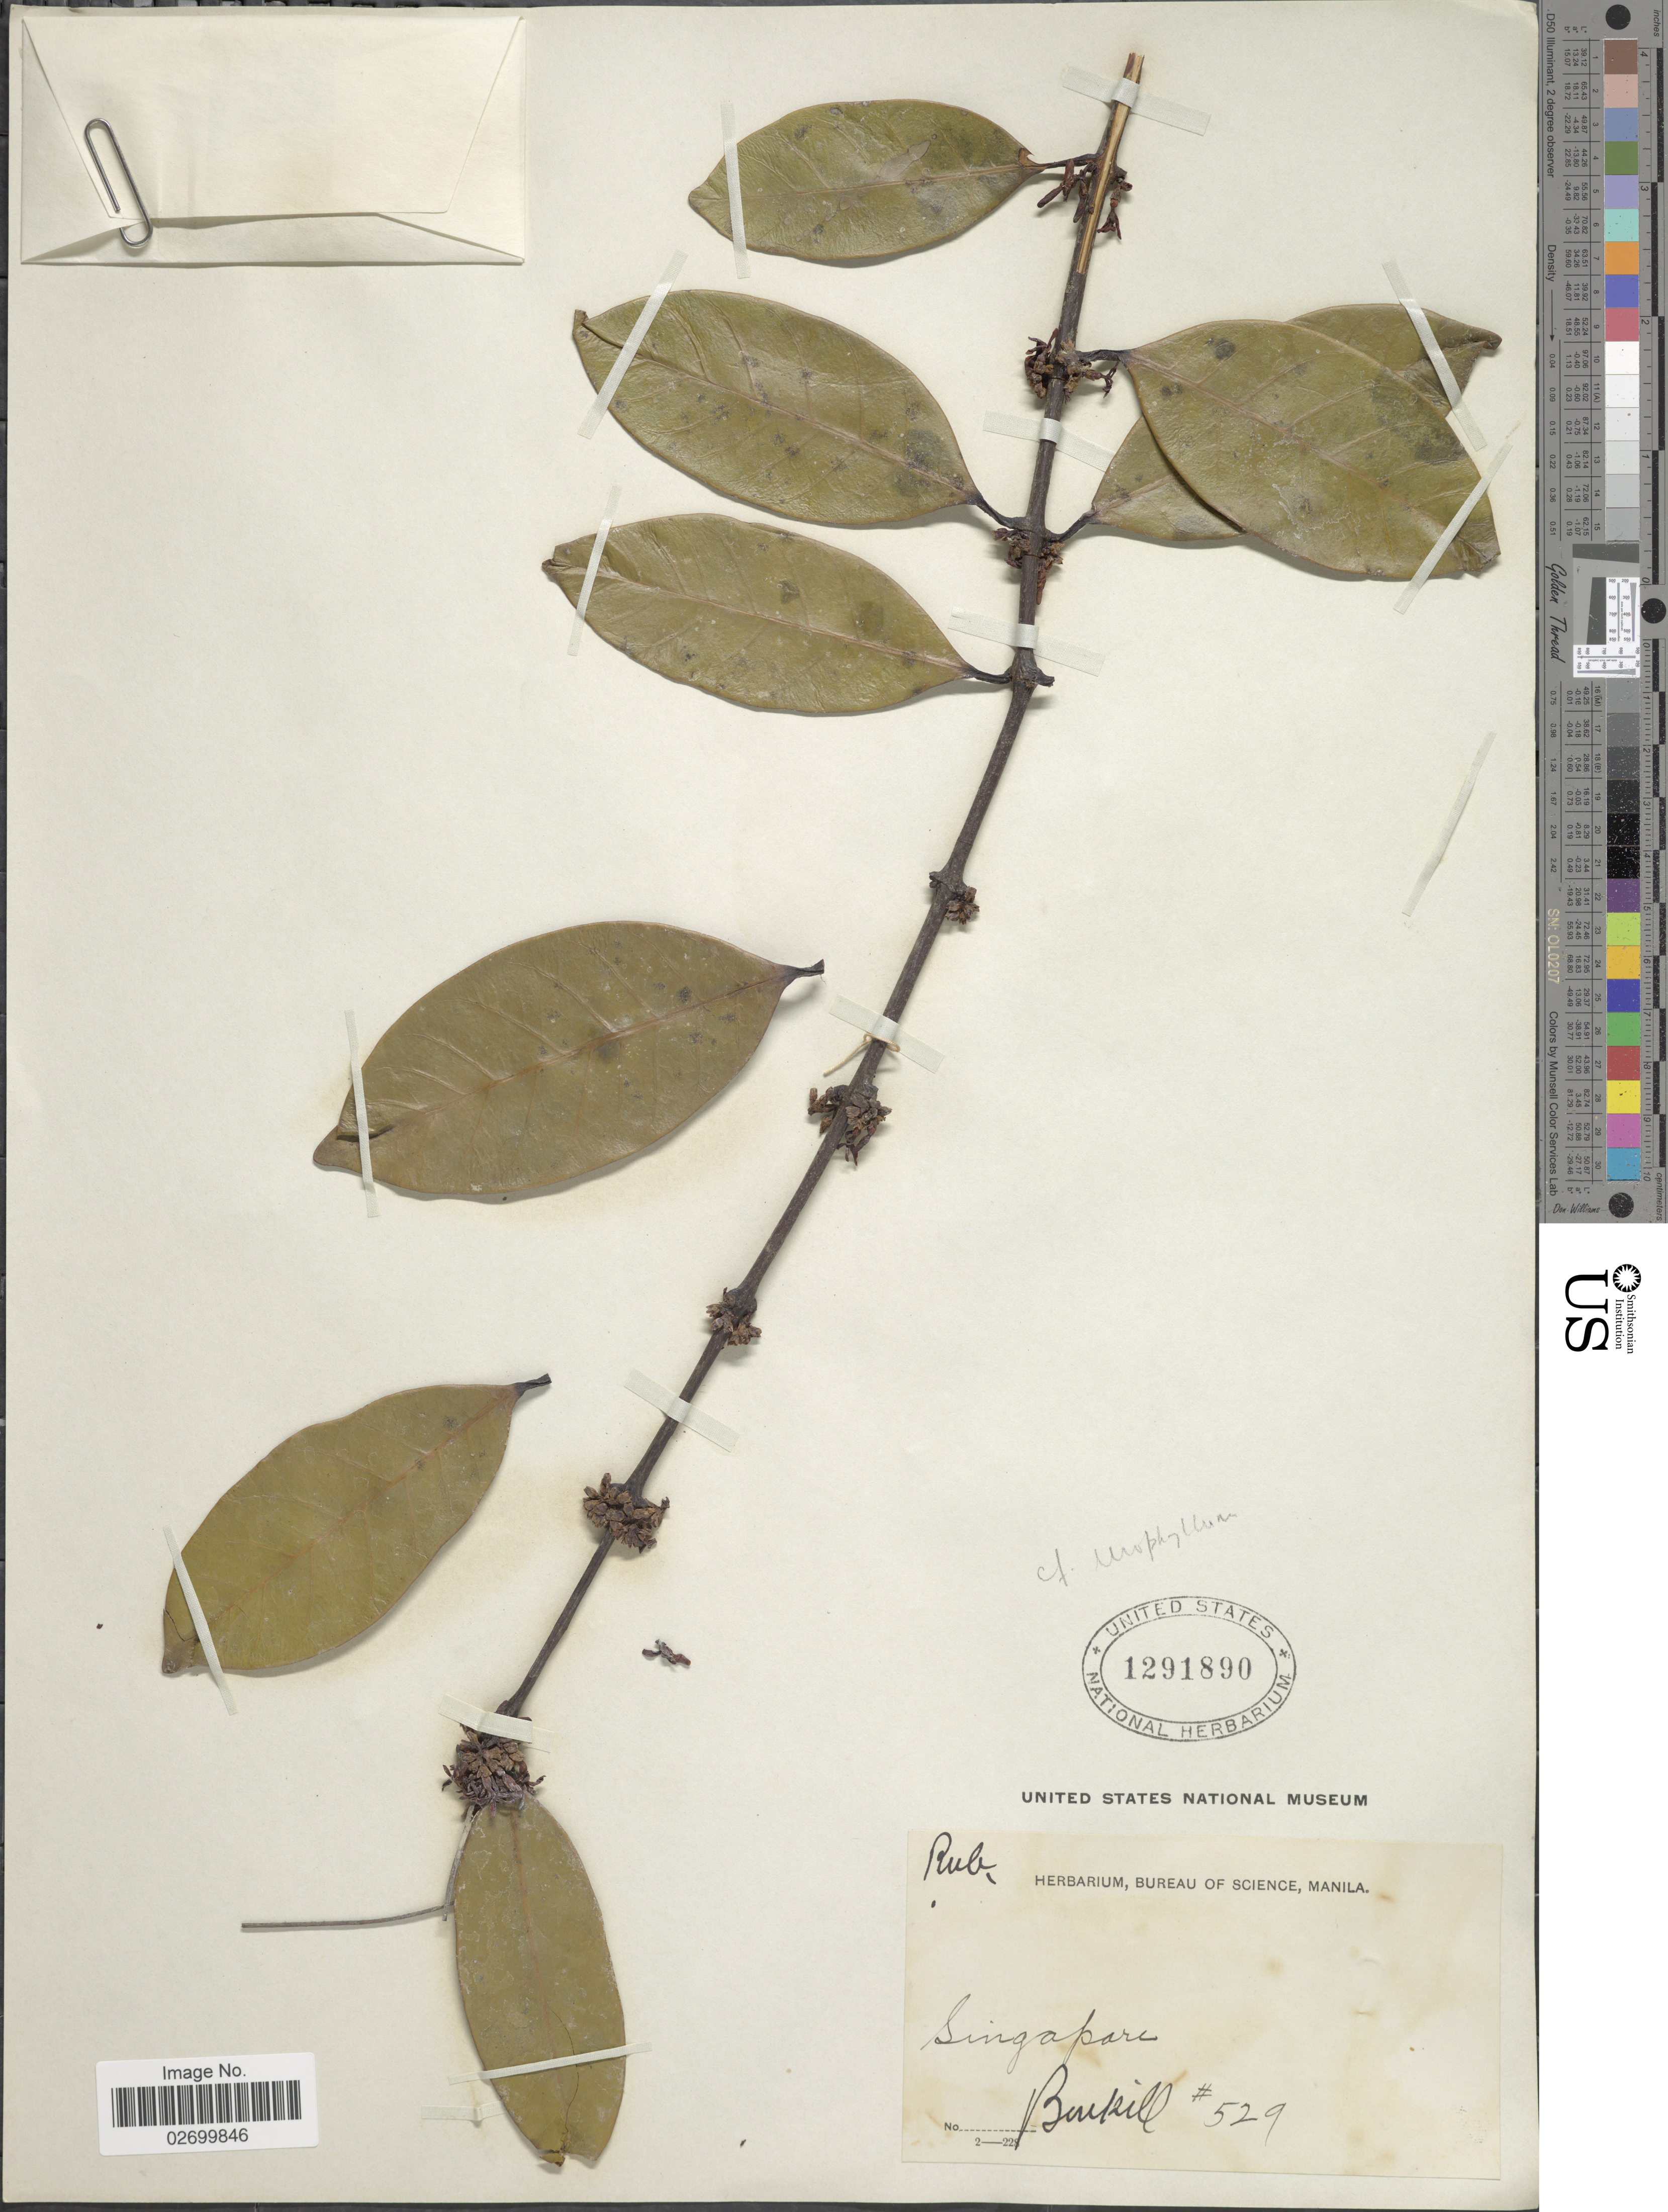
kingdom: Plantae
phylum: Tracheophyta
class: Magnoliopsida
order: Gentianales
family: Rubiaceae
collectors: Burkill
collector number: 529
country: Singapore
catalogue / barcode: US 1291890